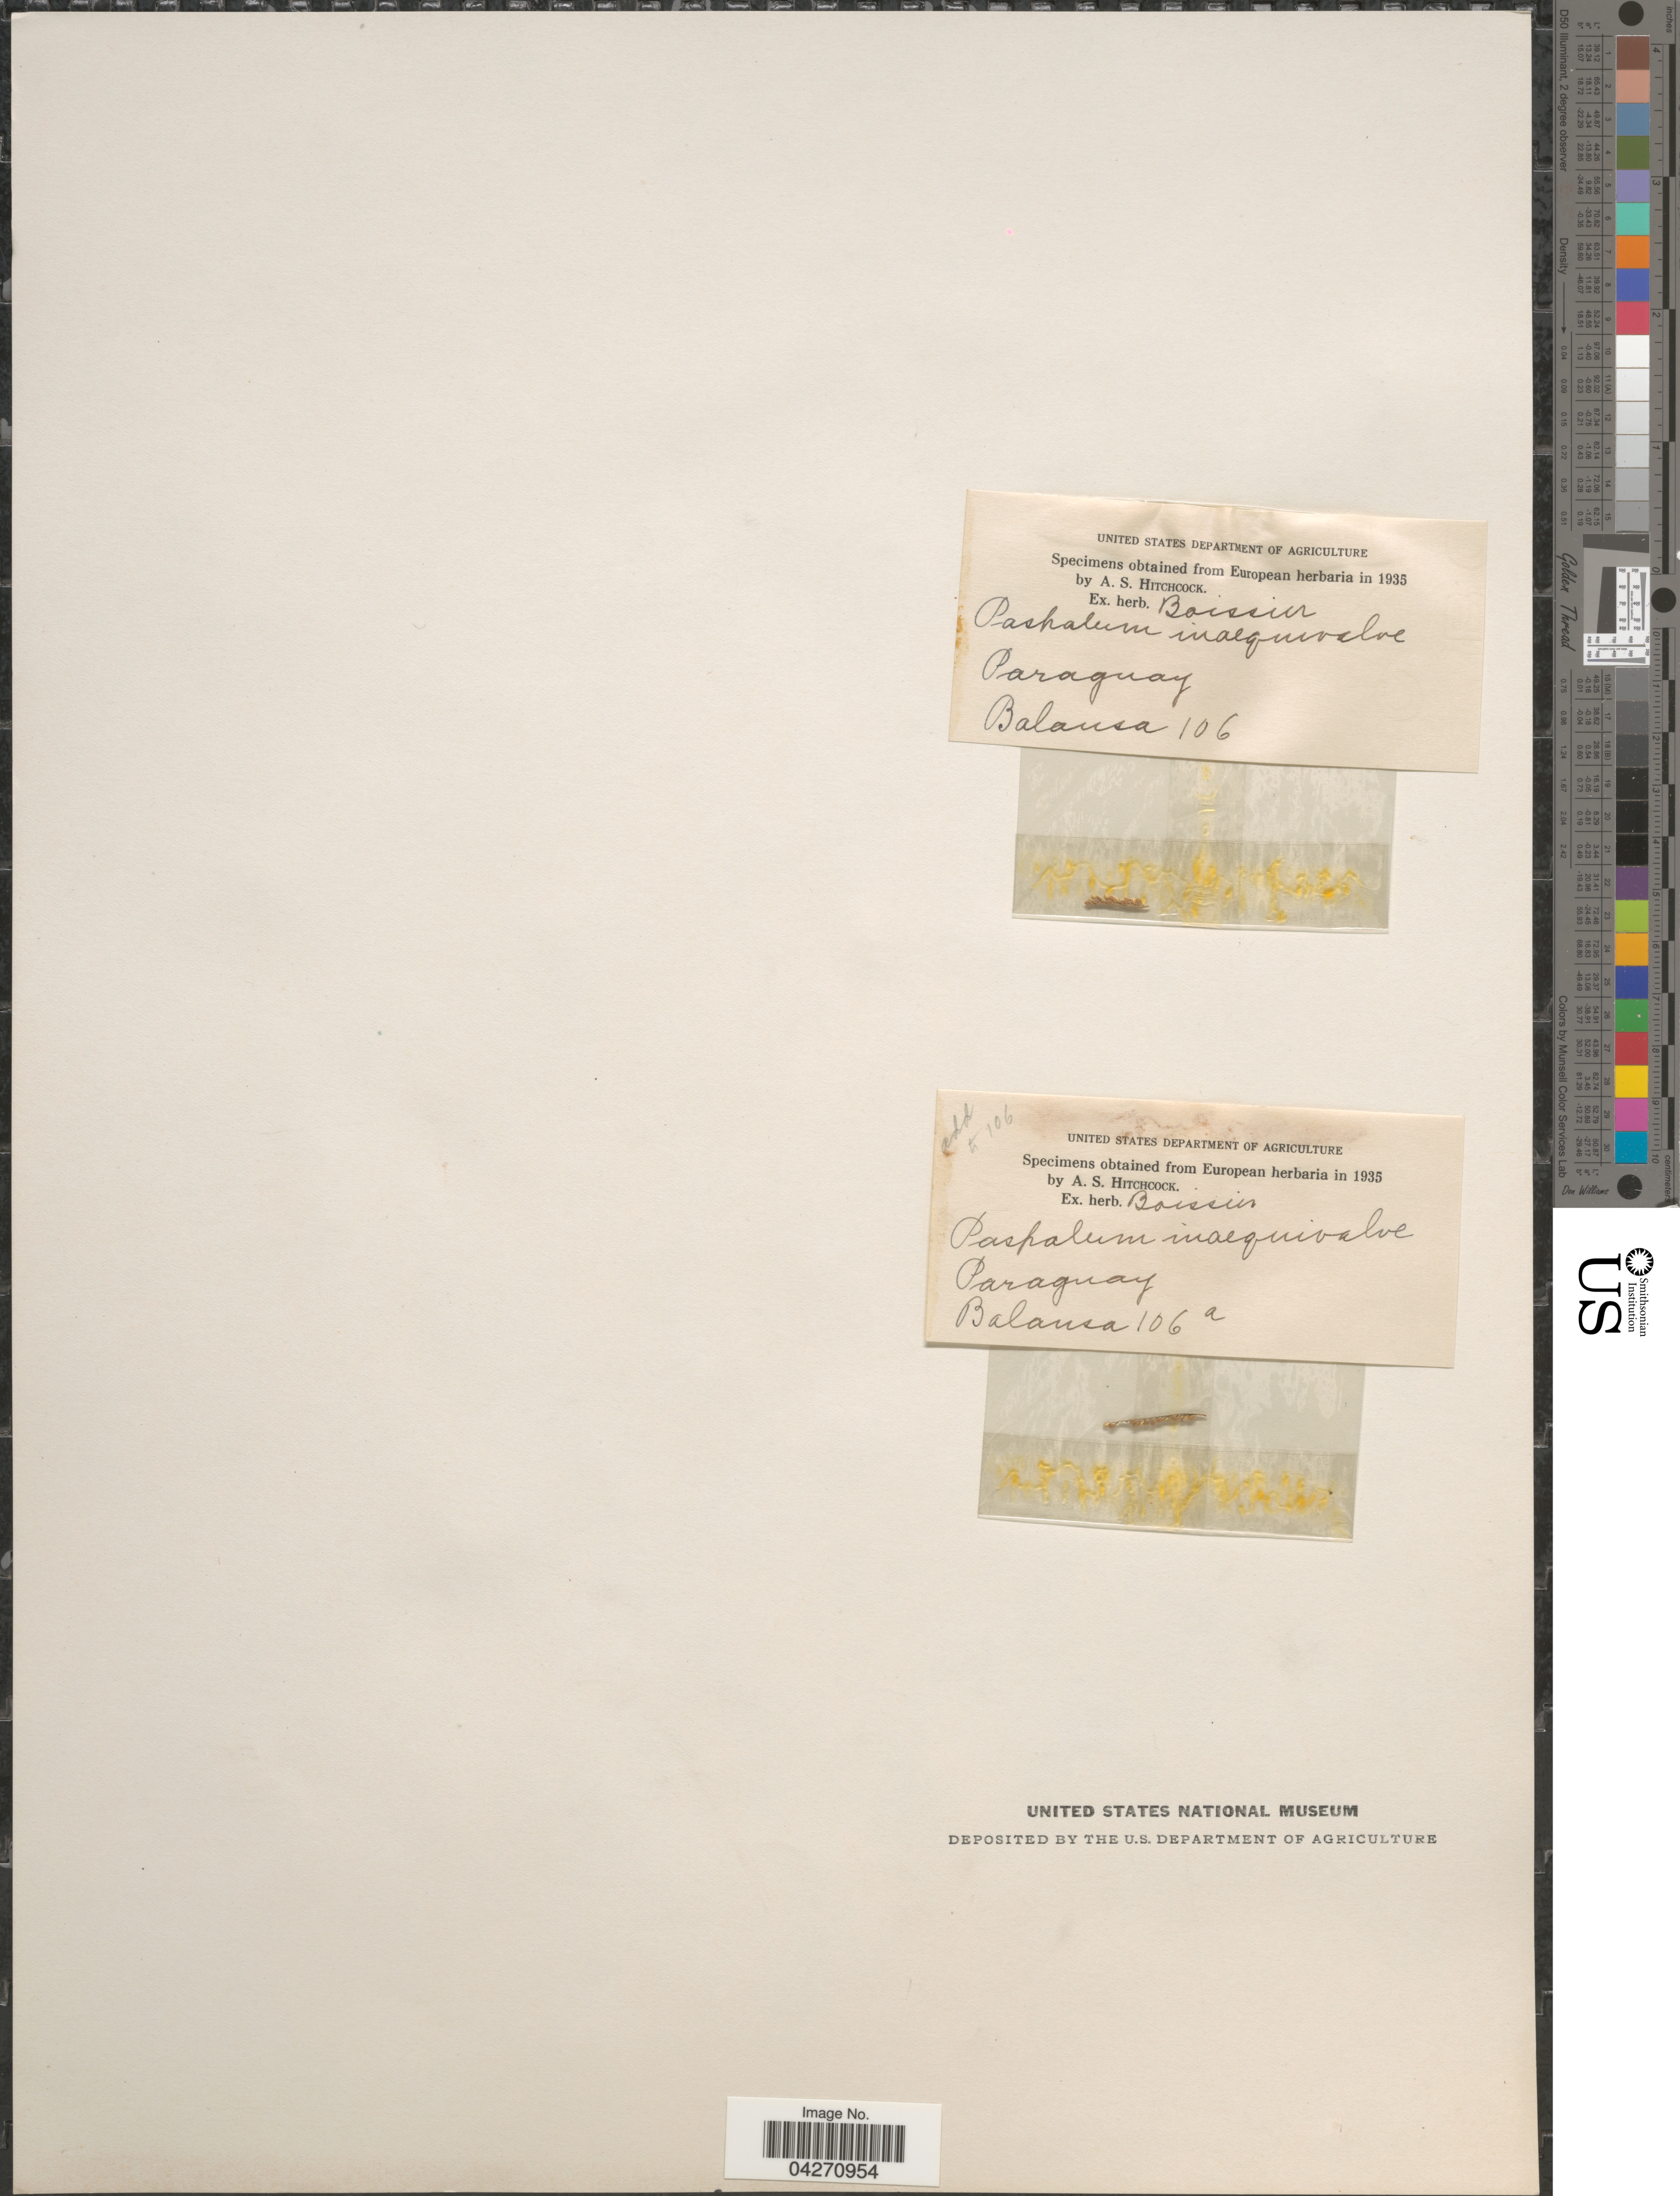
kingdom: Plantae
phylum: Tracheophyta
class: Liliopsida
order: Poales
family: Poaceae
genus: Paspalum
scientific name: Paspalum inaequivalve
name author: Raddi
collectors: -. Balansa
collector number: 106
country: Paraguay